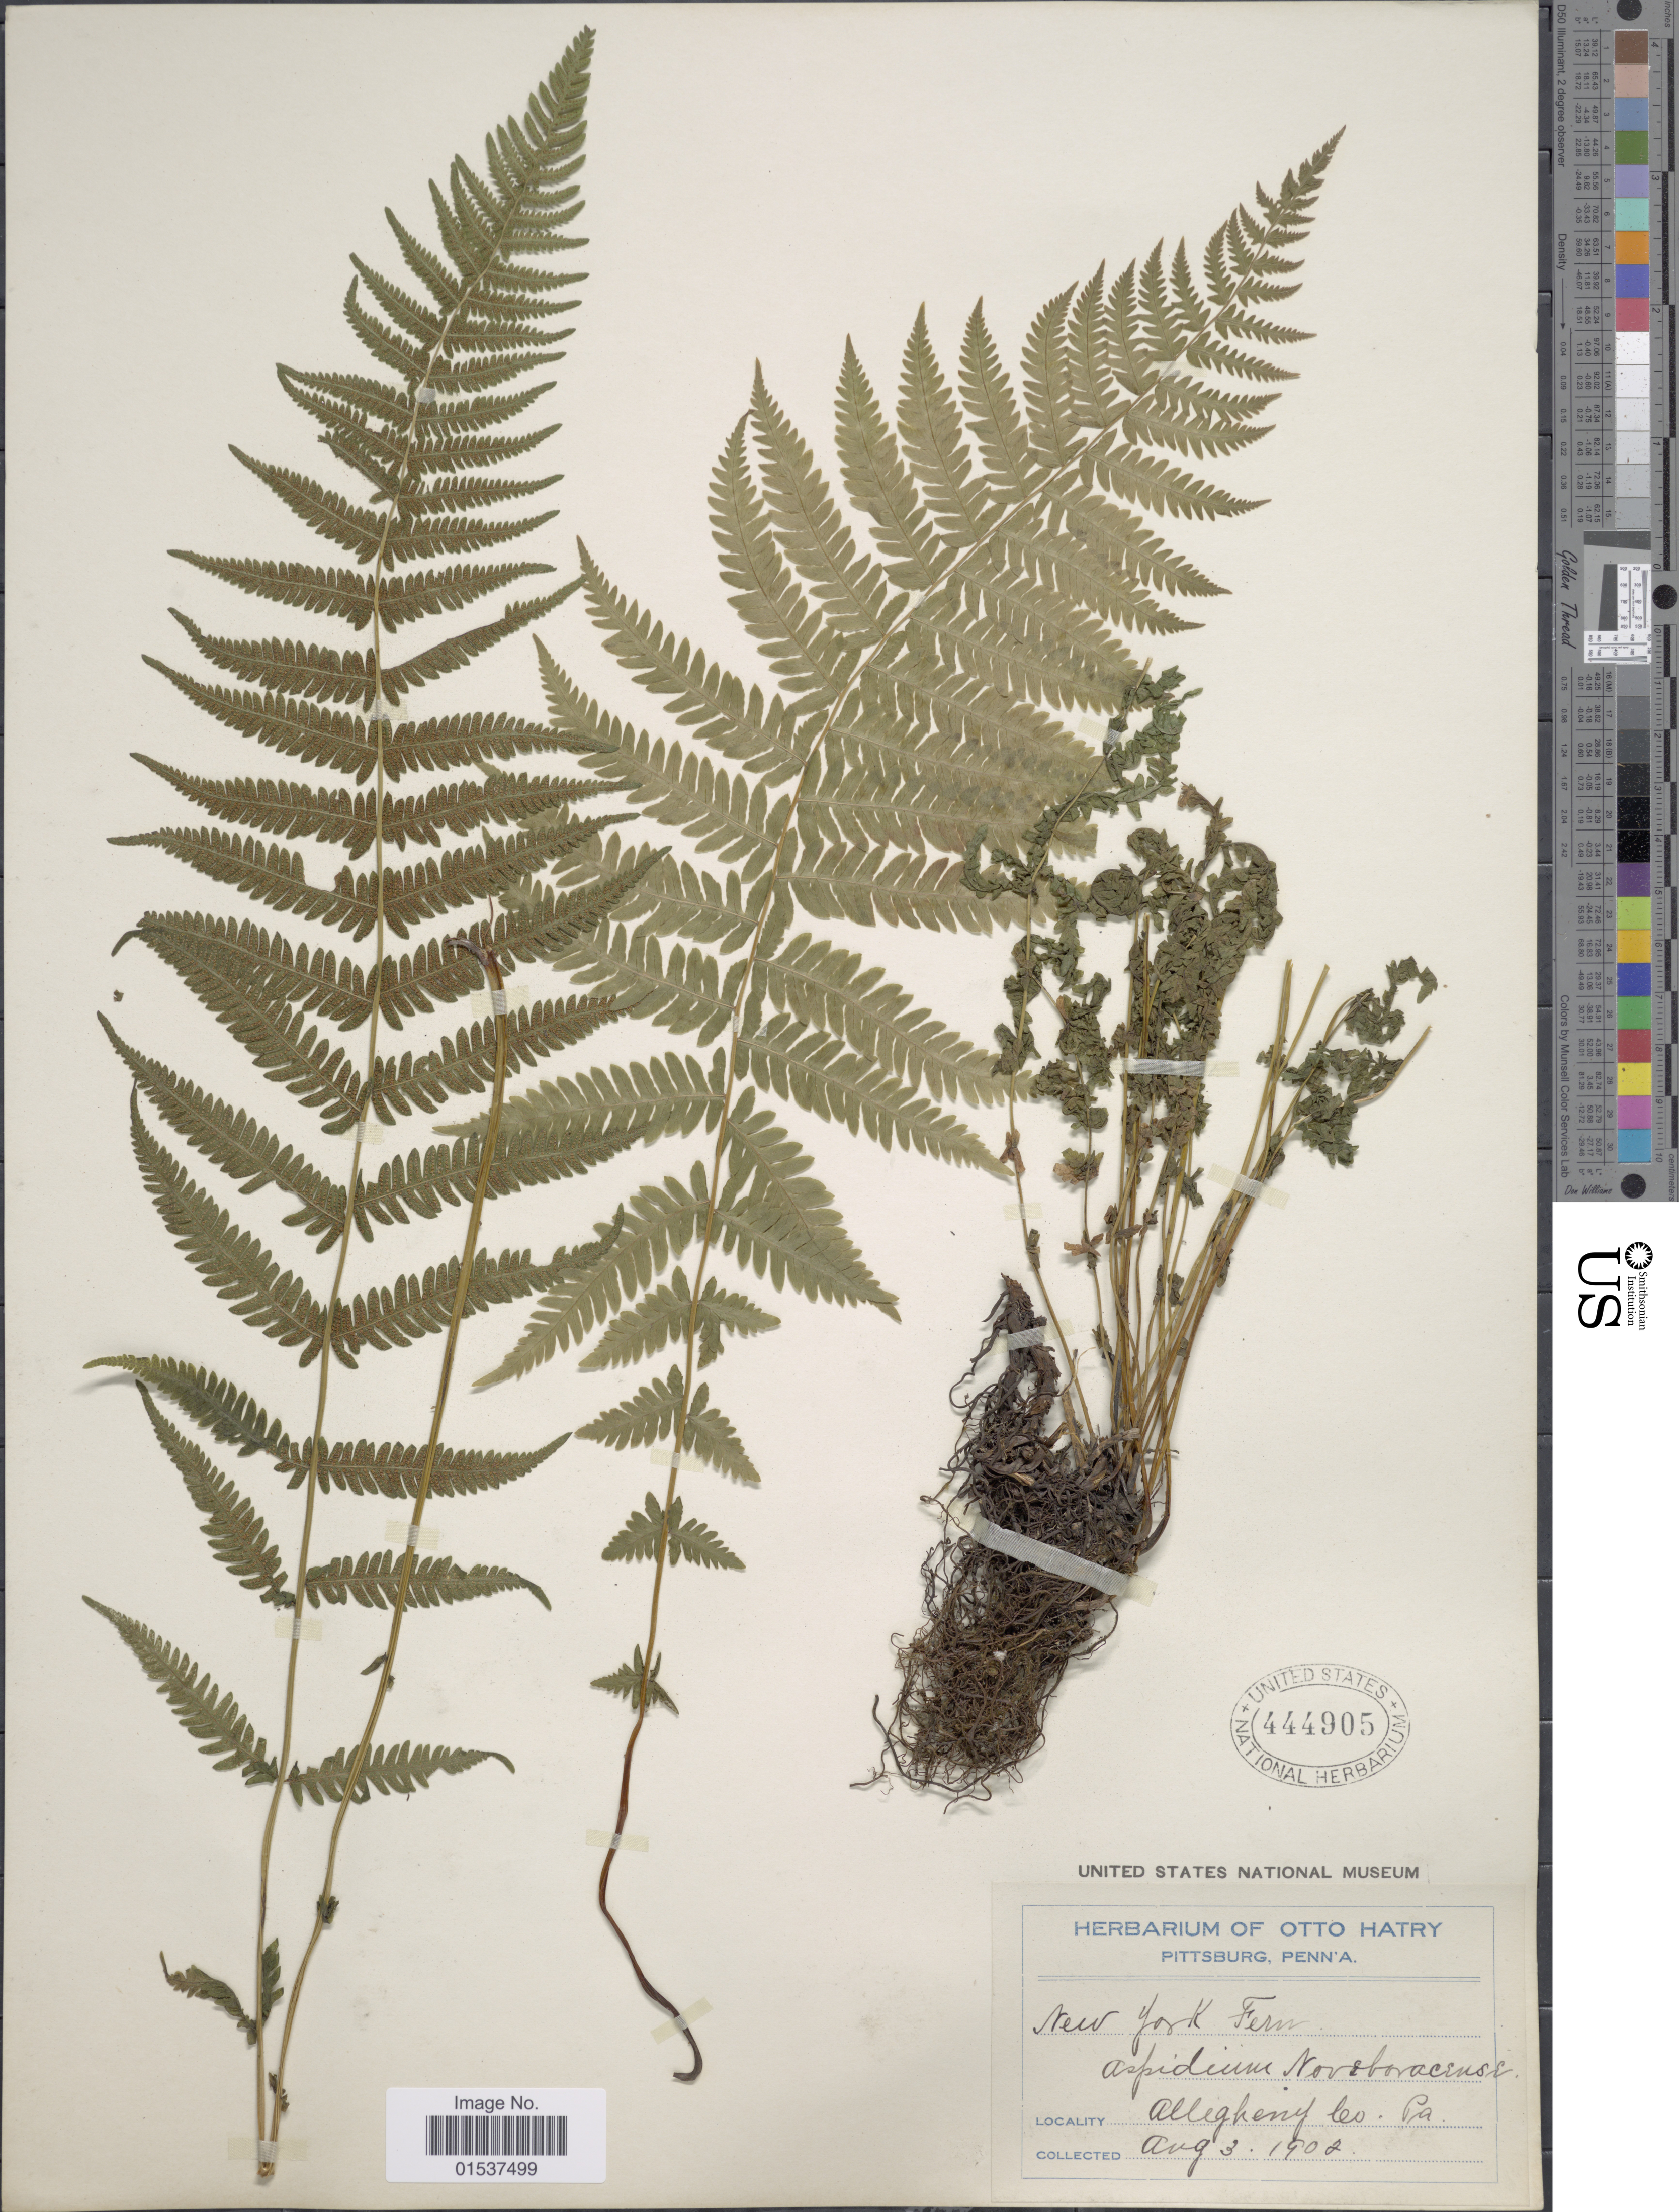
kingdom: Plantae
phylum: Tracheophyta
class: Polypodiopsida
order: Polypodiales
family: Thelypteridaceae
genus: Parathelypteris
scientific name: Parathelypteris noveboracensis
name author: (L.) Ching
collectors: ex herb. Otto Hatry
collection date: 1902-08-03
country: United States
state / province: Pennsylvania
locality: Allegheny Co., Pa.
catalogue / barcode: US 444905